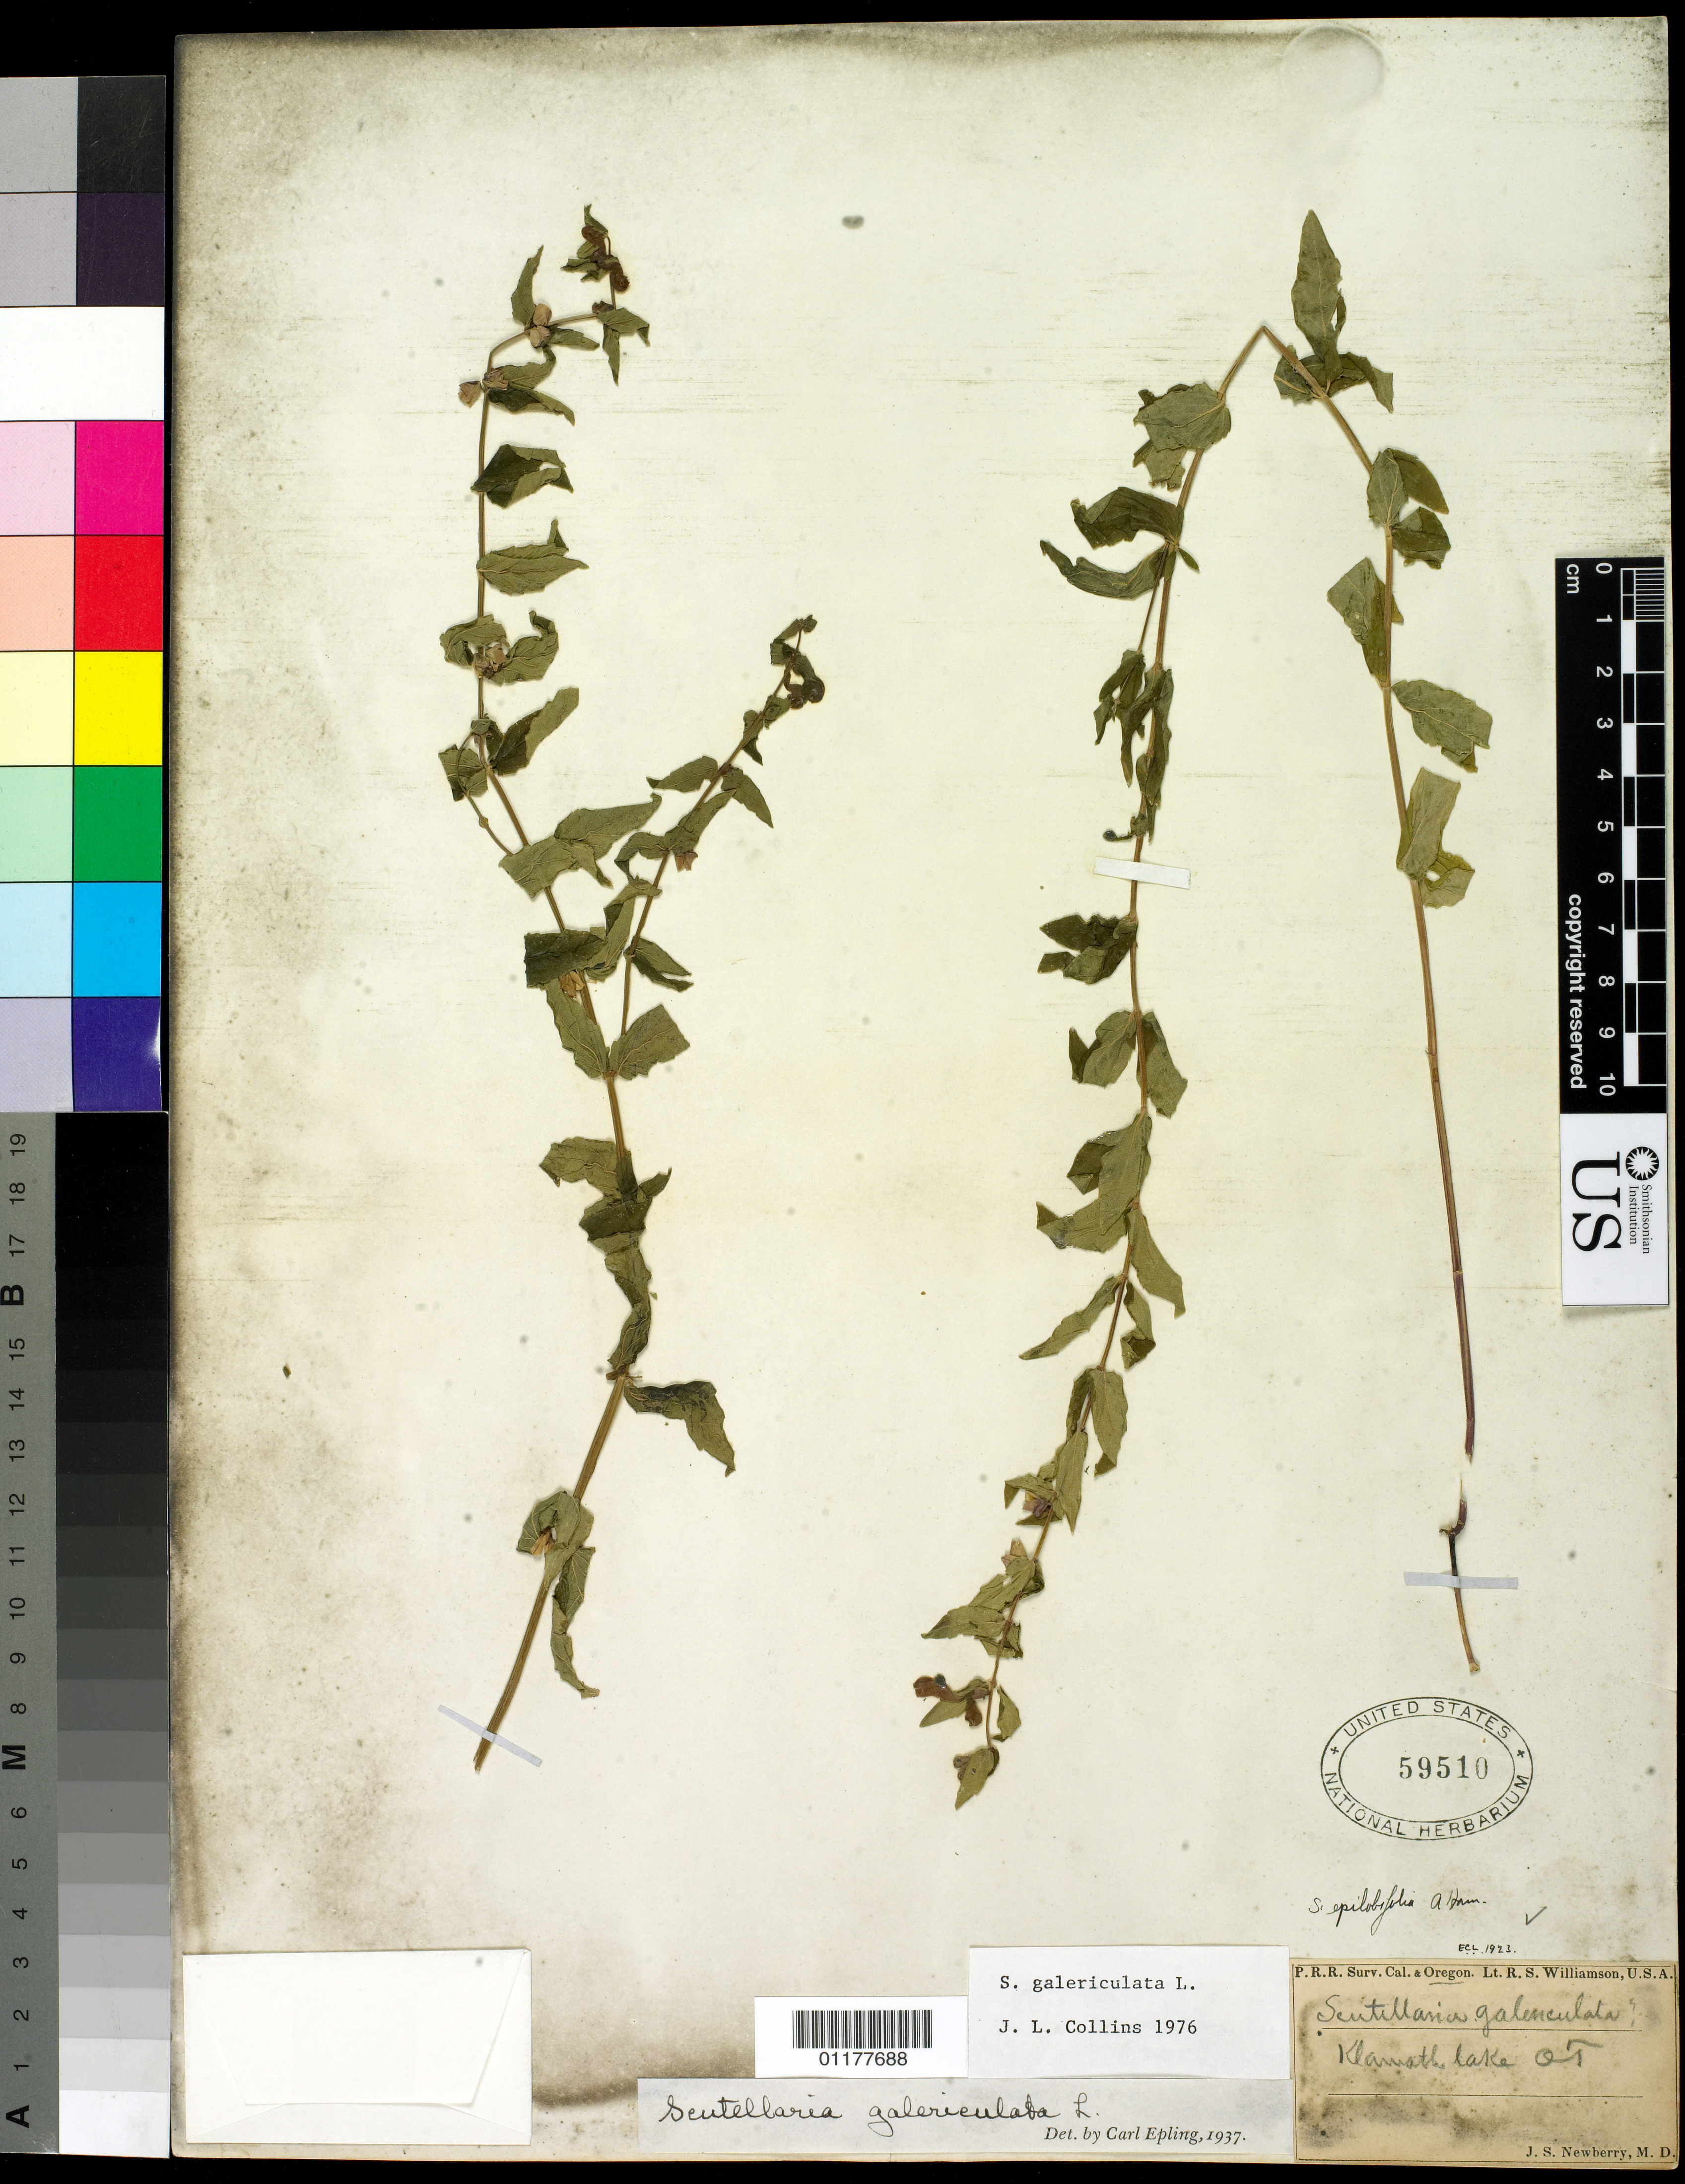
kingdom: Plantae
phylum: Tracheophyta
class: Magnoliopsida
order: Lamiales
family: Lamiaceae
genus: Scutellaria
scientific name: Scutellaria galericulata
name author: L.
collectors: J. S. Newberry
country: United States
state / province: Oregon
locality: Klamath Lake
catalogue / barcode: US 59510